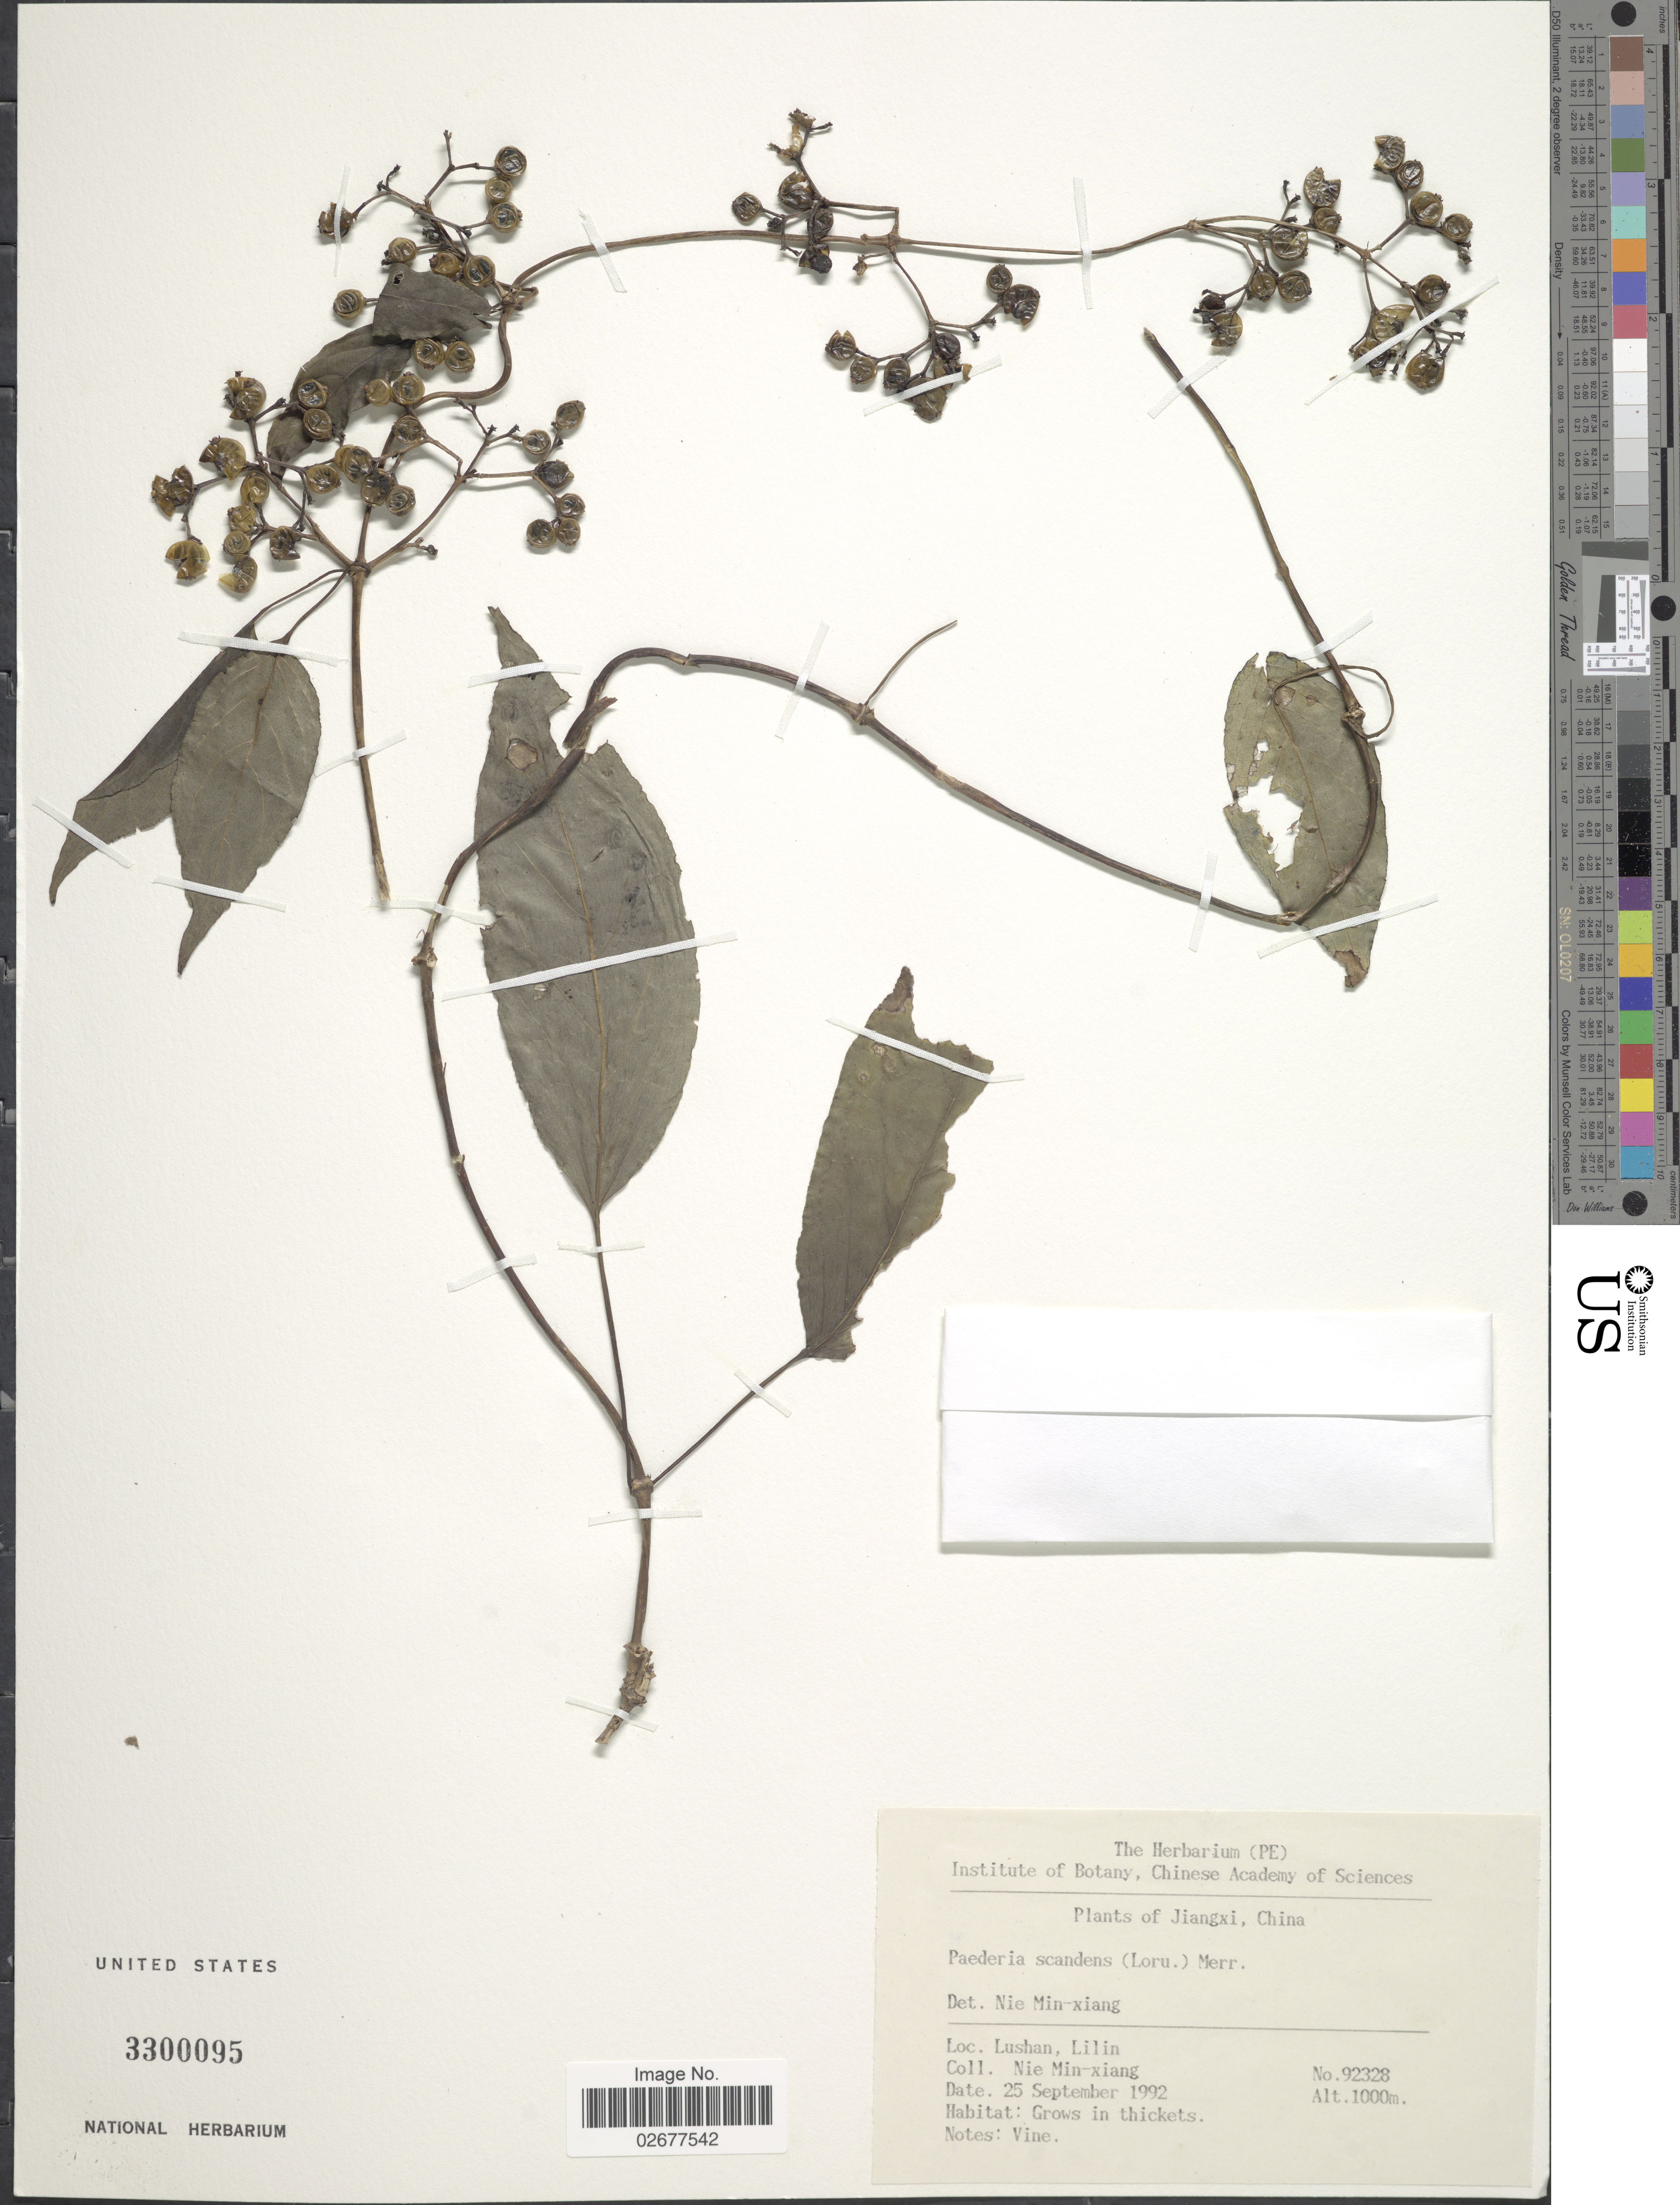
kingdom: Plantae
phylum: Tracheophyta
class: Magnoliopsida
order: Gentianales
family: Rubiaceae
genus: Paederia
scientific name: Paederia foetida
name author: Wall.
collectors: M. Nie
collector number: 92328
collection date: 1992-09-25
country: China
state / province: Jiangxi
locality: Lushan, Lilin.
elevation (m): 1000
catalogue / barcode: US 3300095